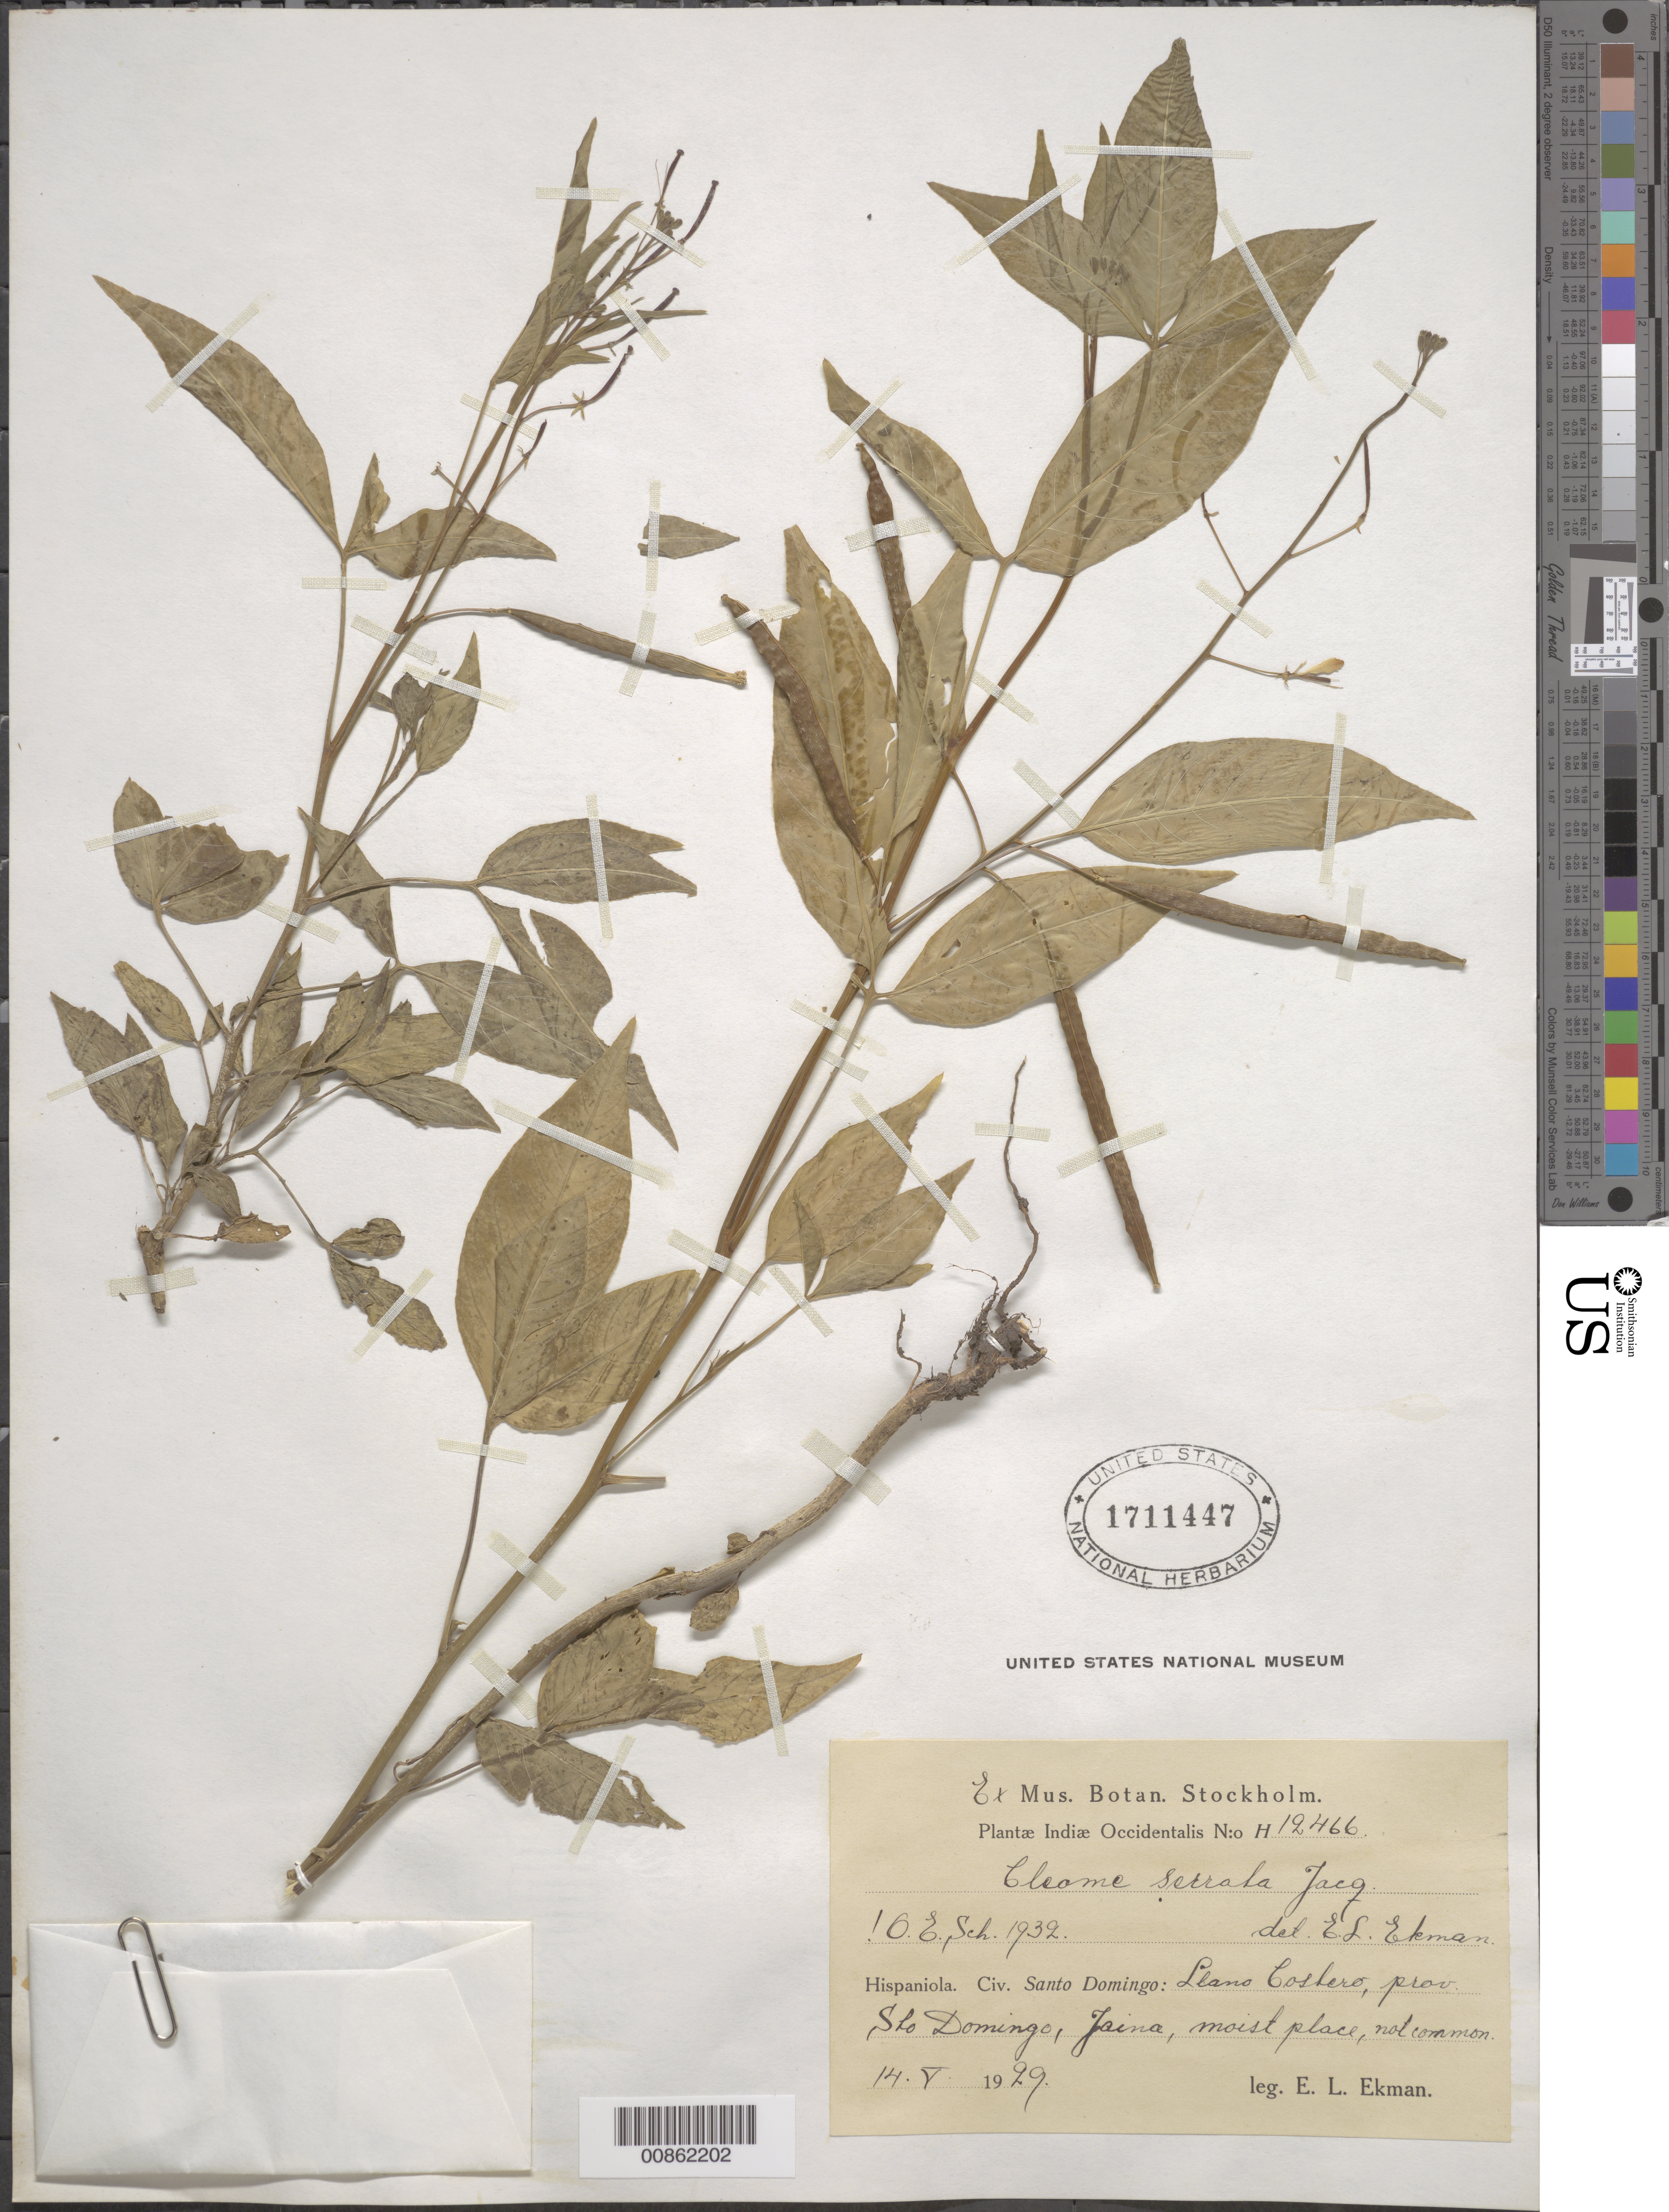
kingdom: Plantae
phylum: Tracheophyta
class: Magnoliopsida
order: Brassicales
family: Cleomaceae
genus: Cleoserrata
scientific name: Cleoserrata serrata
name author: (Jacq.) Iltis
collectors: E. L. Ekman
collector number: H 12466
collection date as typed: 14 May 1929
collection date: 1929-05-14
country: Dominican Republic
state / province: Distrito Nacional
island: Hispaniola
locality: Llano Costero, prov. Sto. Domingo (obsolete), Jaina.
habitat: Moist place.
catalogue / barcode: US 1711447